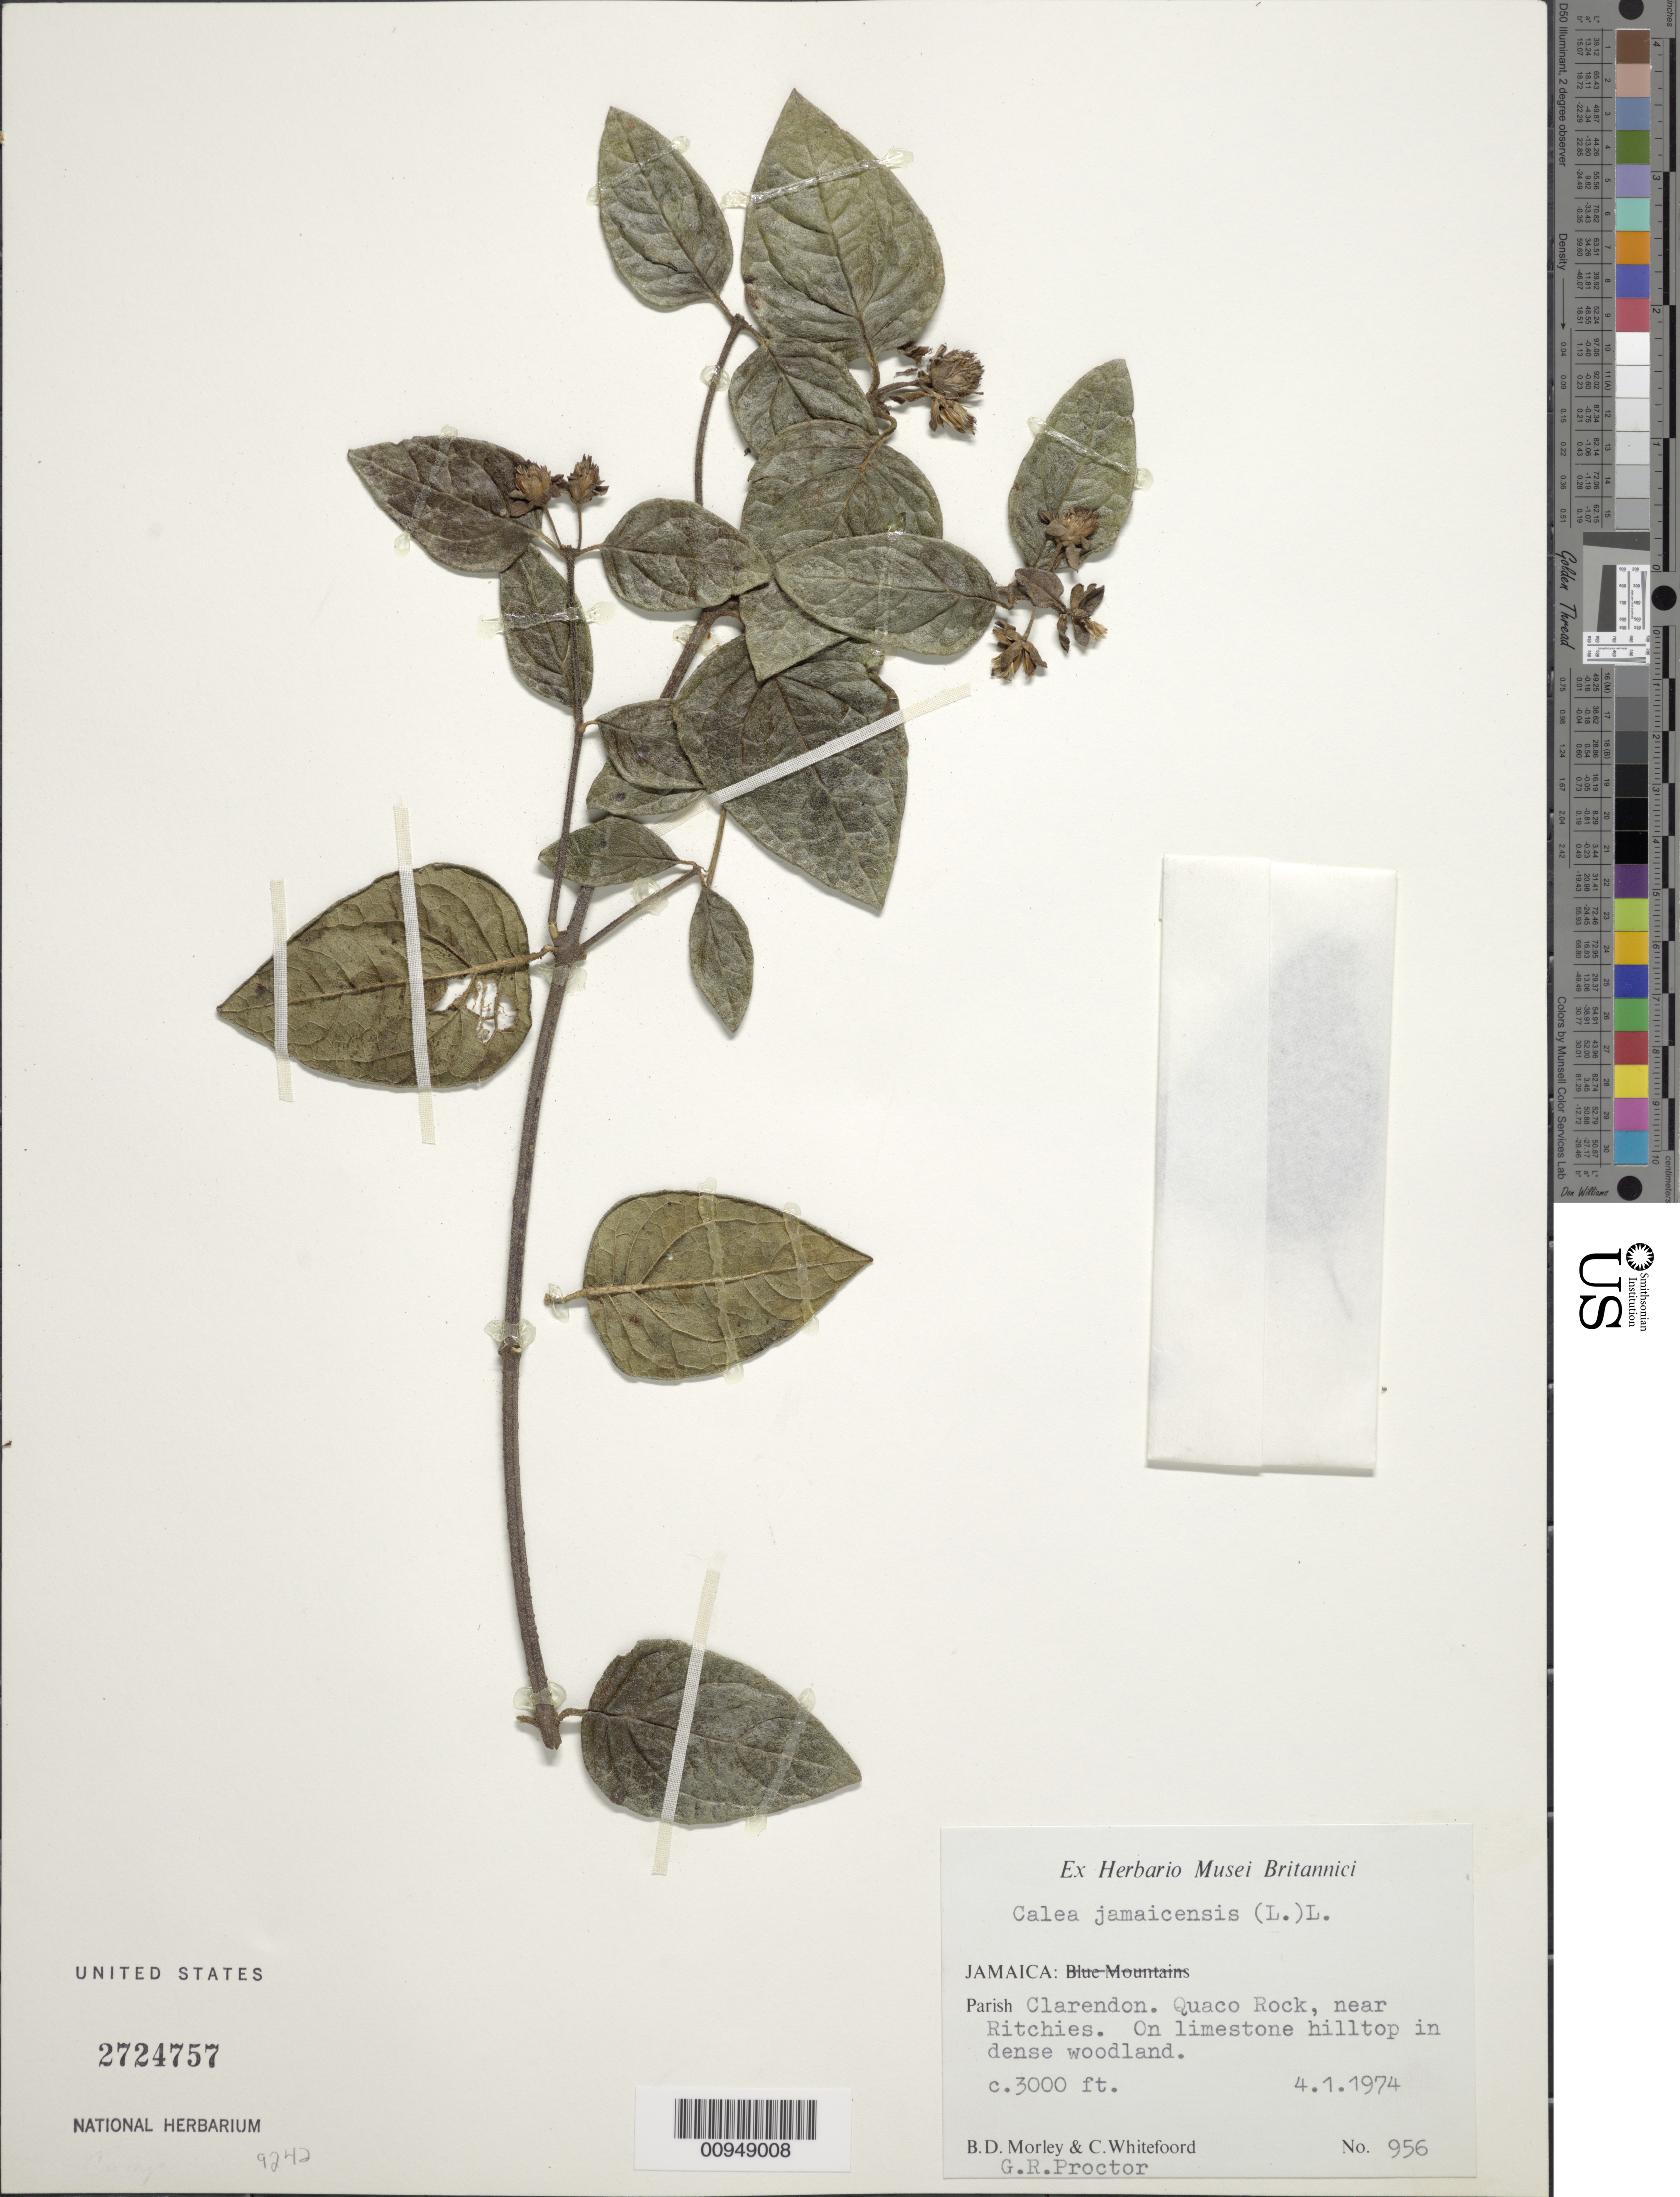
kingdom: Plantae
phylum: Tracheophyta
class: Magnoliopsida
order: Asterales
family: Asteraceae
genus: Calea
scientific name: Calea jamaicensis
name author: (L.) L.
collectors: B. D. Morley, C. Whitefoord & G. R. Proctor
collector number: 956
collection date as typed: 04 Jan 1974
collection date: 1974-01-04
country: Jamaica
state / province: Clarendon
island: Jamaica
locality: Woodland, Quaco Rock, near Ritchies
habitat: On limestone hilltop in dense woodland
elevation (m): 914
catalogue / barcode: US 2724757